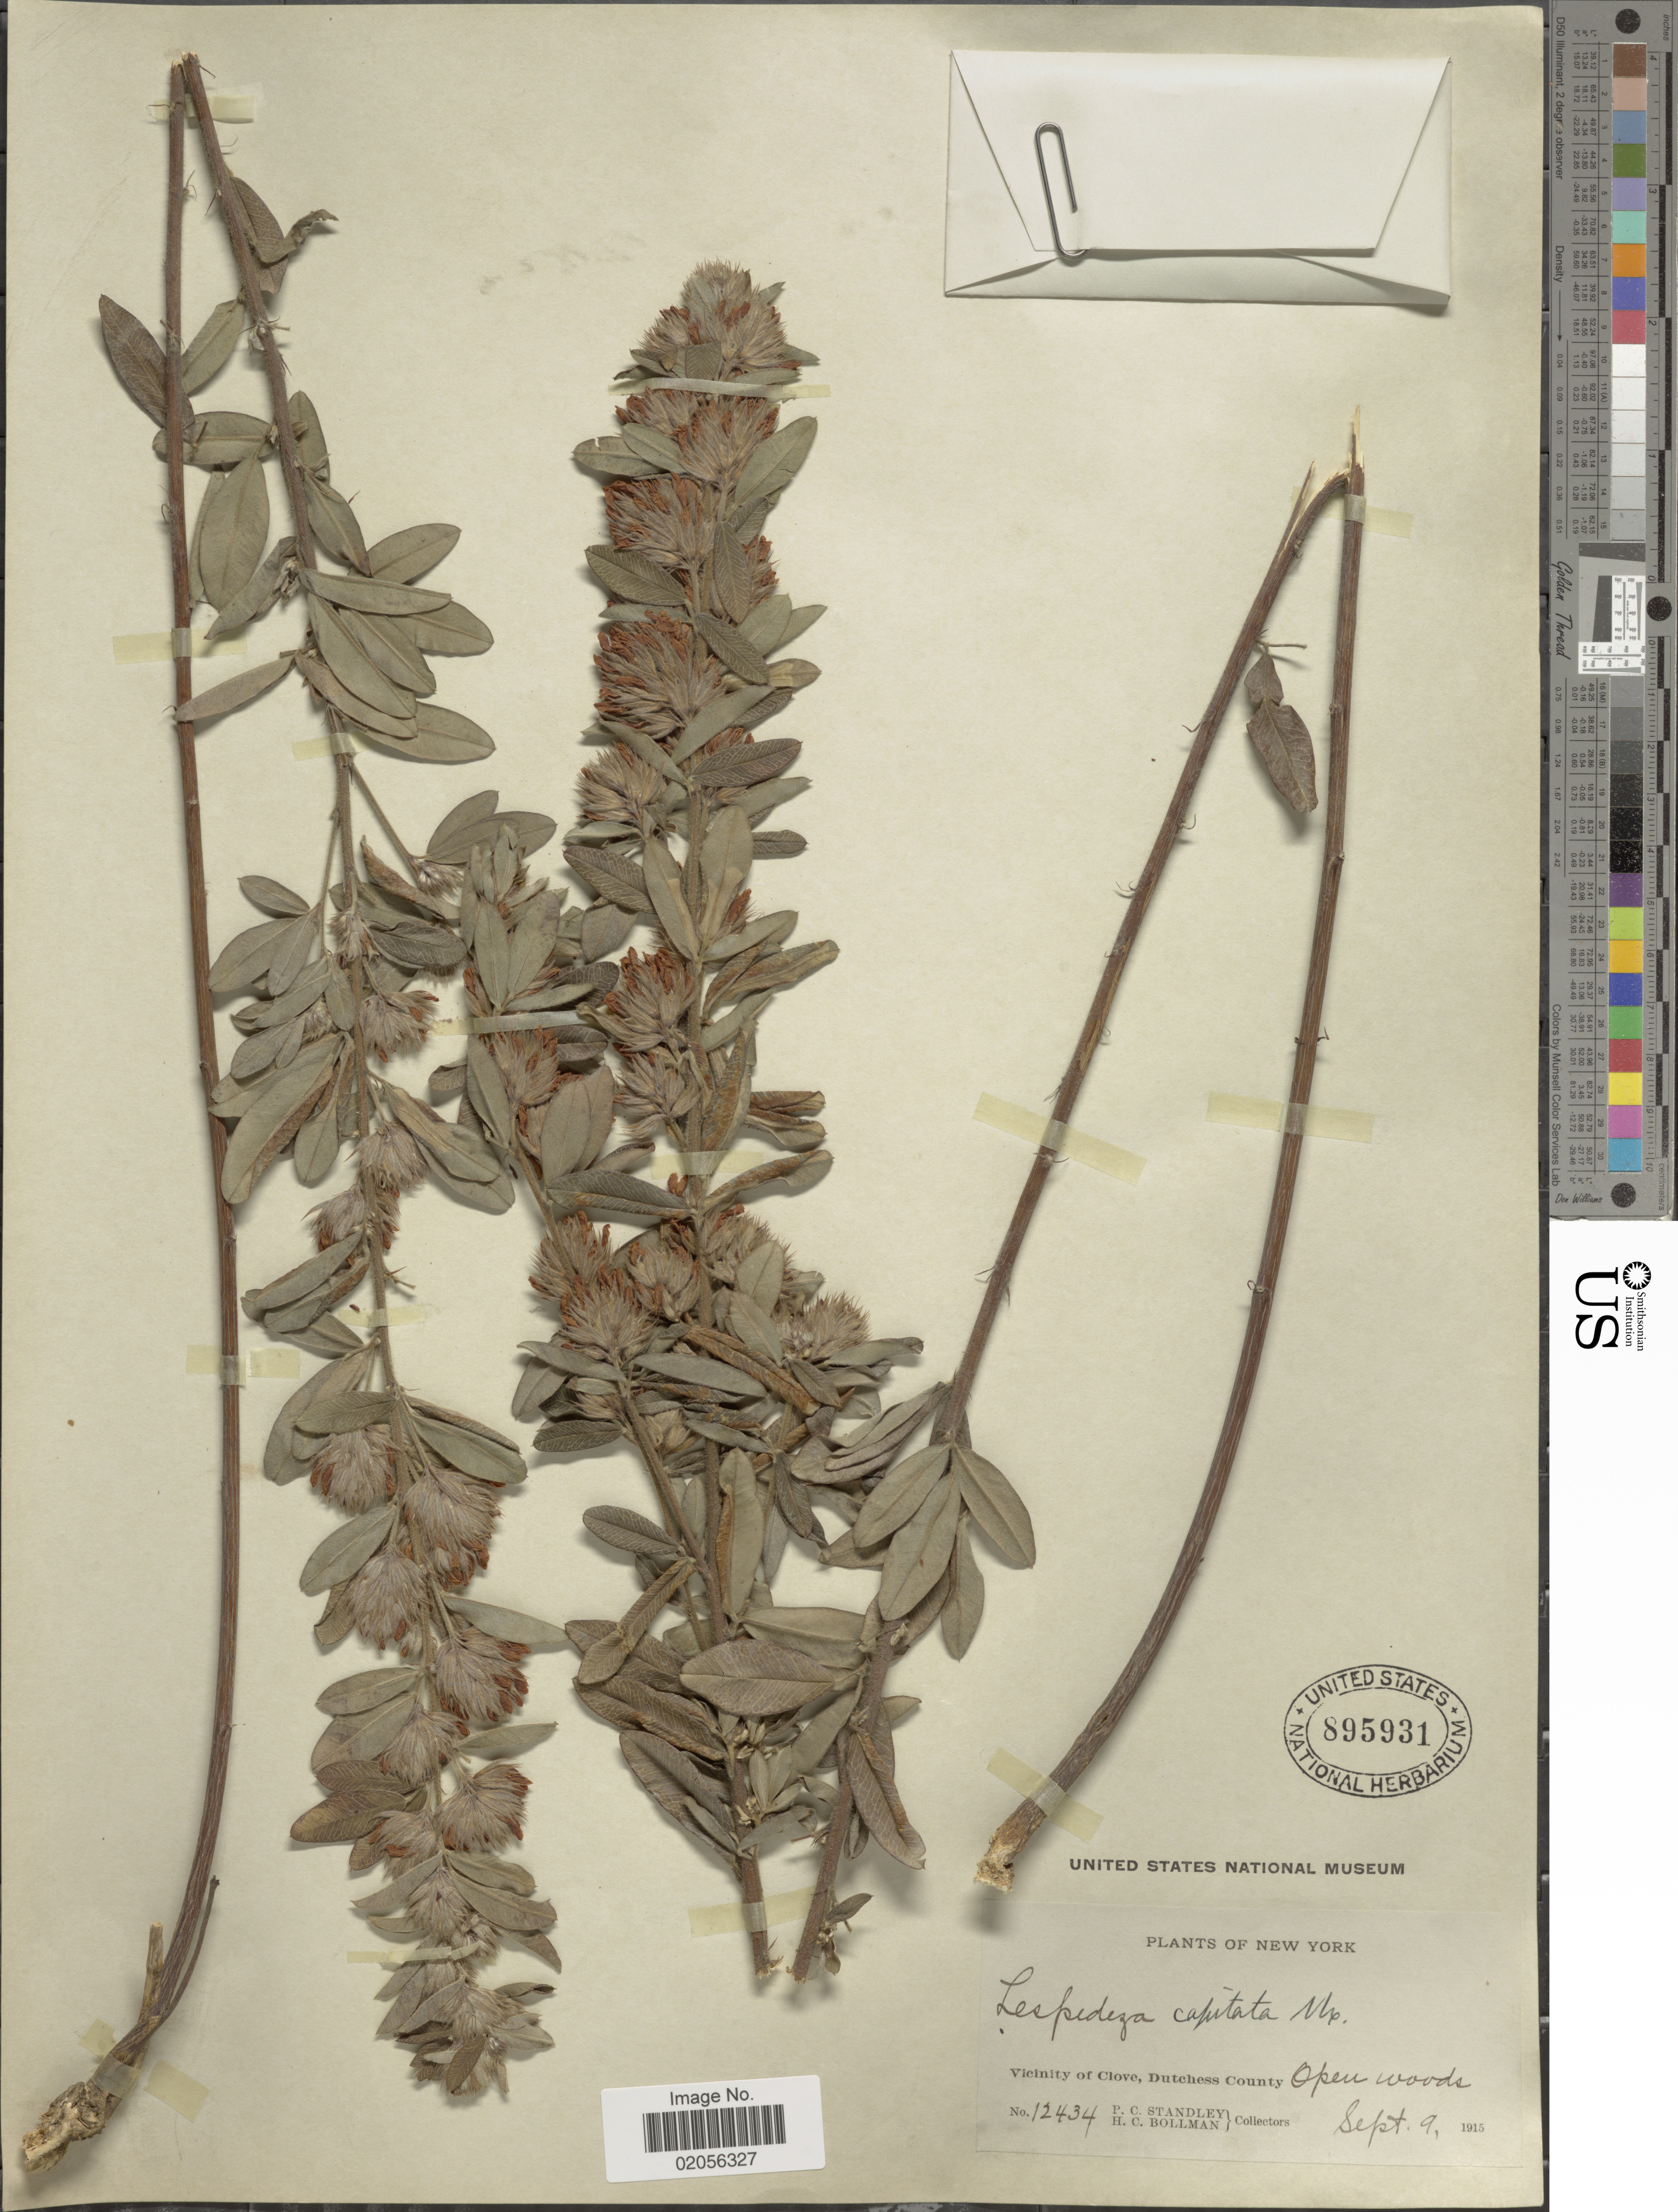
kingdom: Plantae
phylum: Tracheophyta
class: Magnoliopsida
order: Fabales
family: Fabaceae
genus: Lespedeza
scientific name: Lespedeza capitata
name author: Michx.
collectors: P. C. Standley & H. C. Bollman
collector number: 12434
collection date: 1915-09-09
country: United States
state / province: New York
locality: Vicinity of Clove, Dutchess County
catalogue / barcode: US 895931